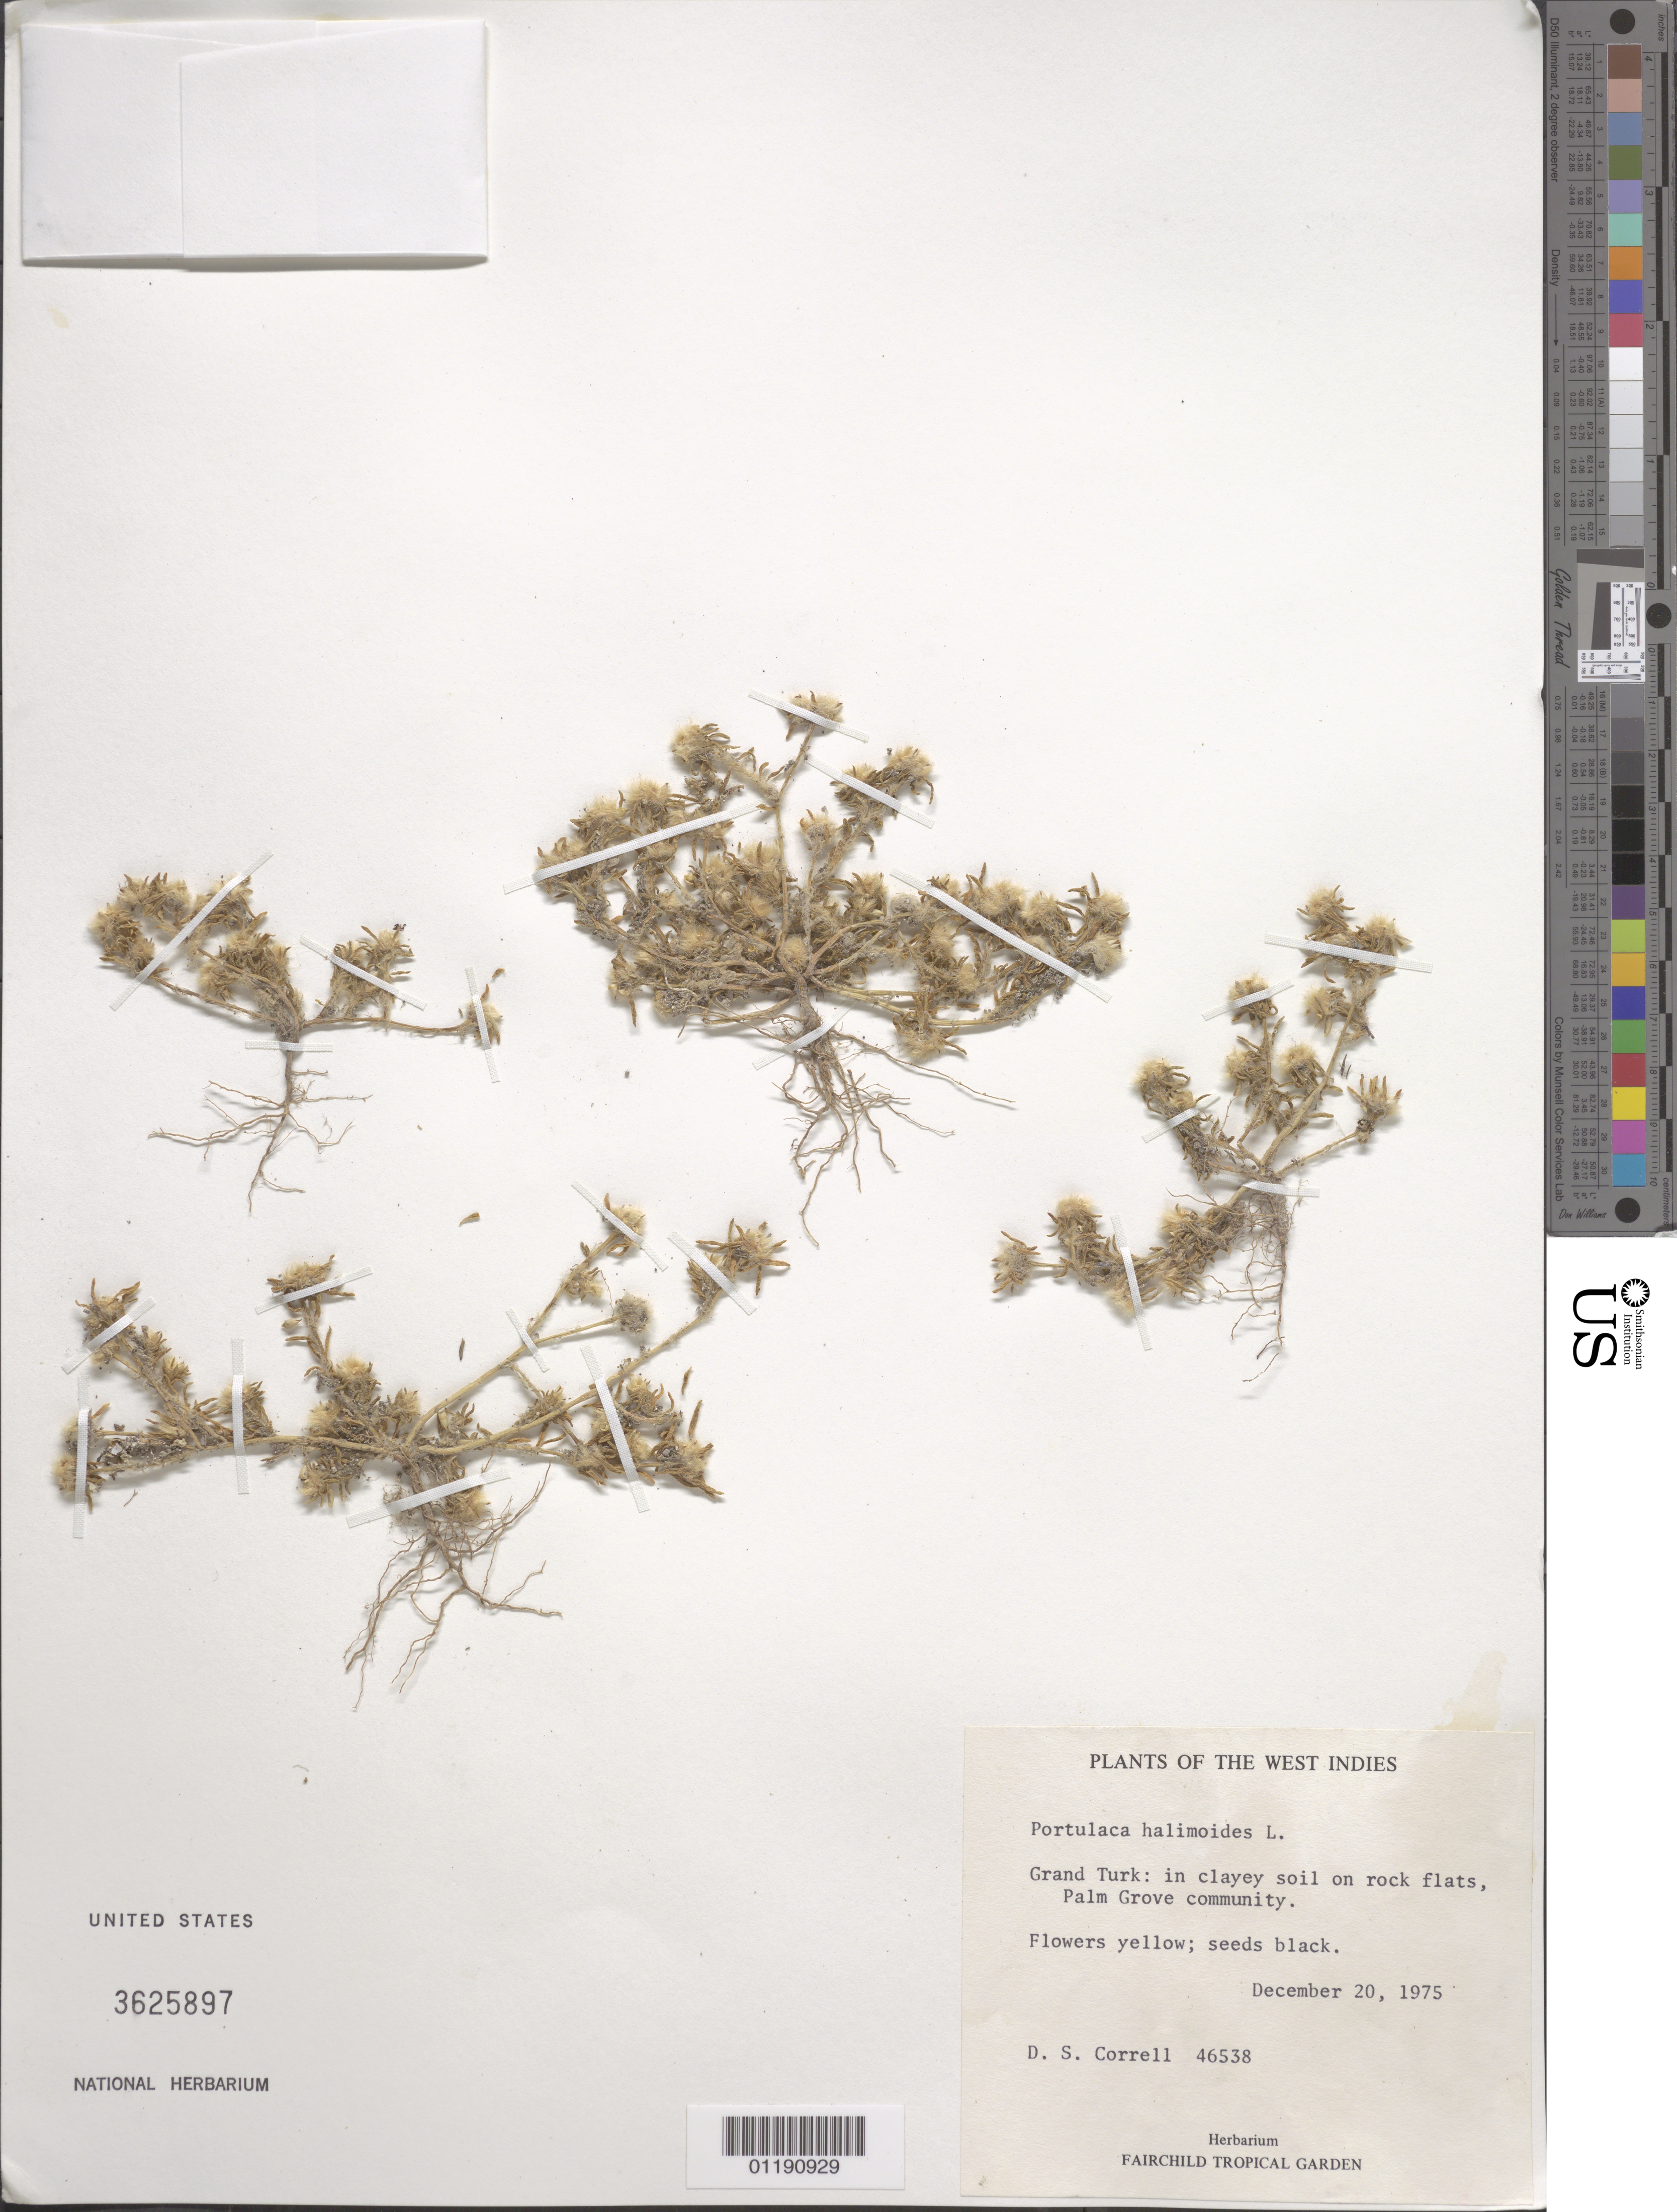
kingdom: Plantae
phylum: Tracheophyta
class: Magnoliopsida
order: Caryophyllales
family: Portulacaceae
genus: Portulaca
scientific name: Portulaca halimoides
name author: L.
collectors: D. S. Correll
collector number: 46538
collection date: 1975-12-20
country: Bahamas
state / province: Grand Turk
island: Grand Turk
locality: Grand Turk: on rock flats, Palm Grove community.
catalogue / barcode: US 3625897